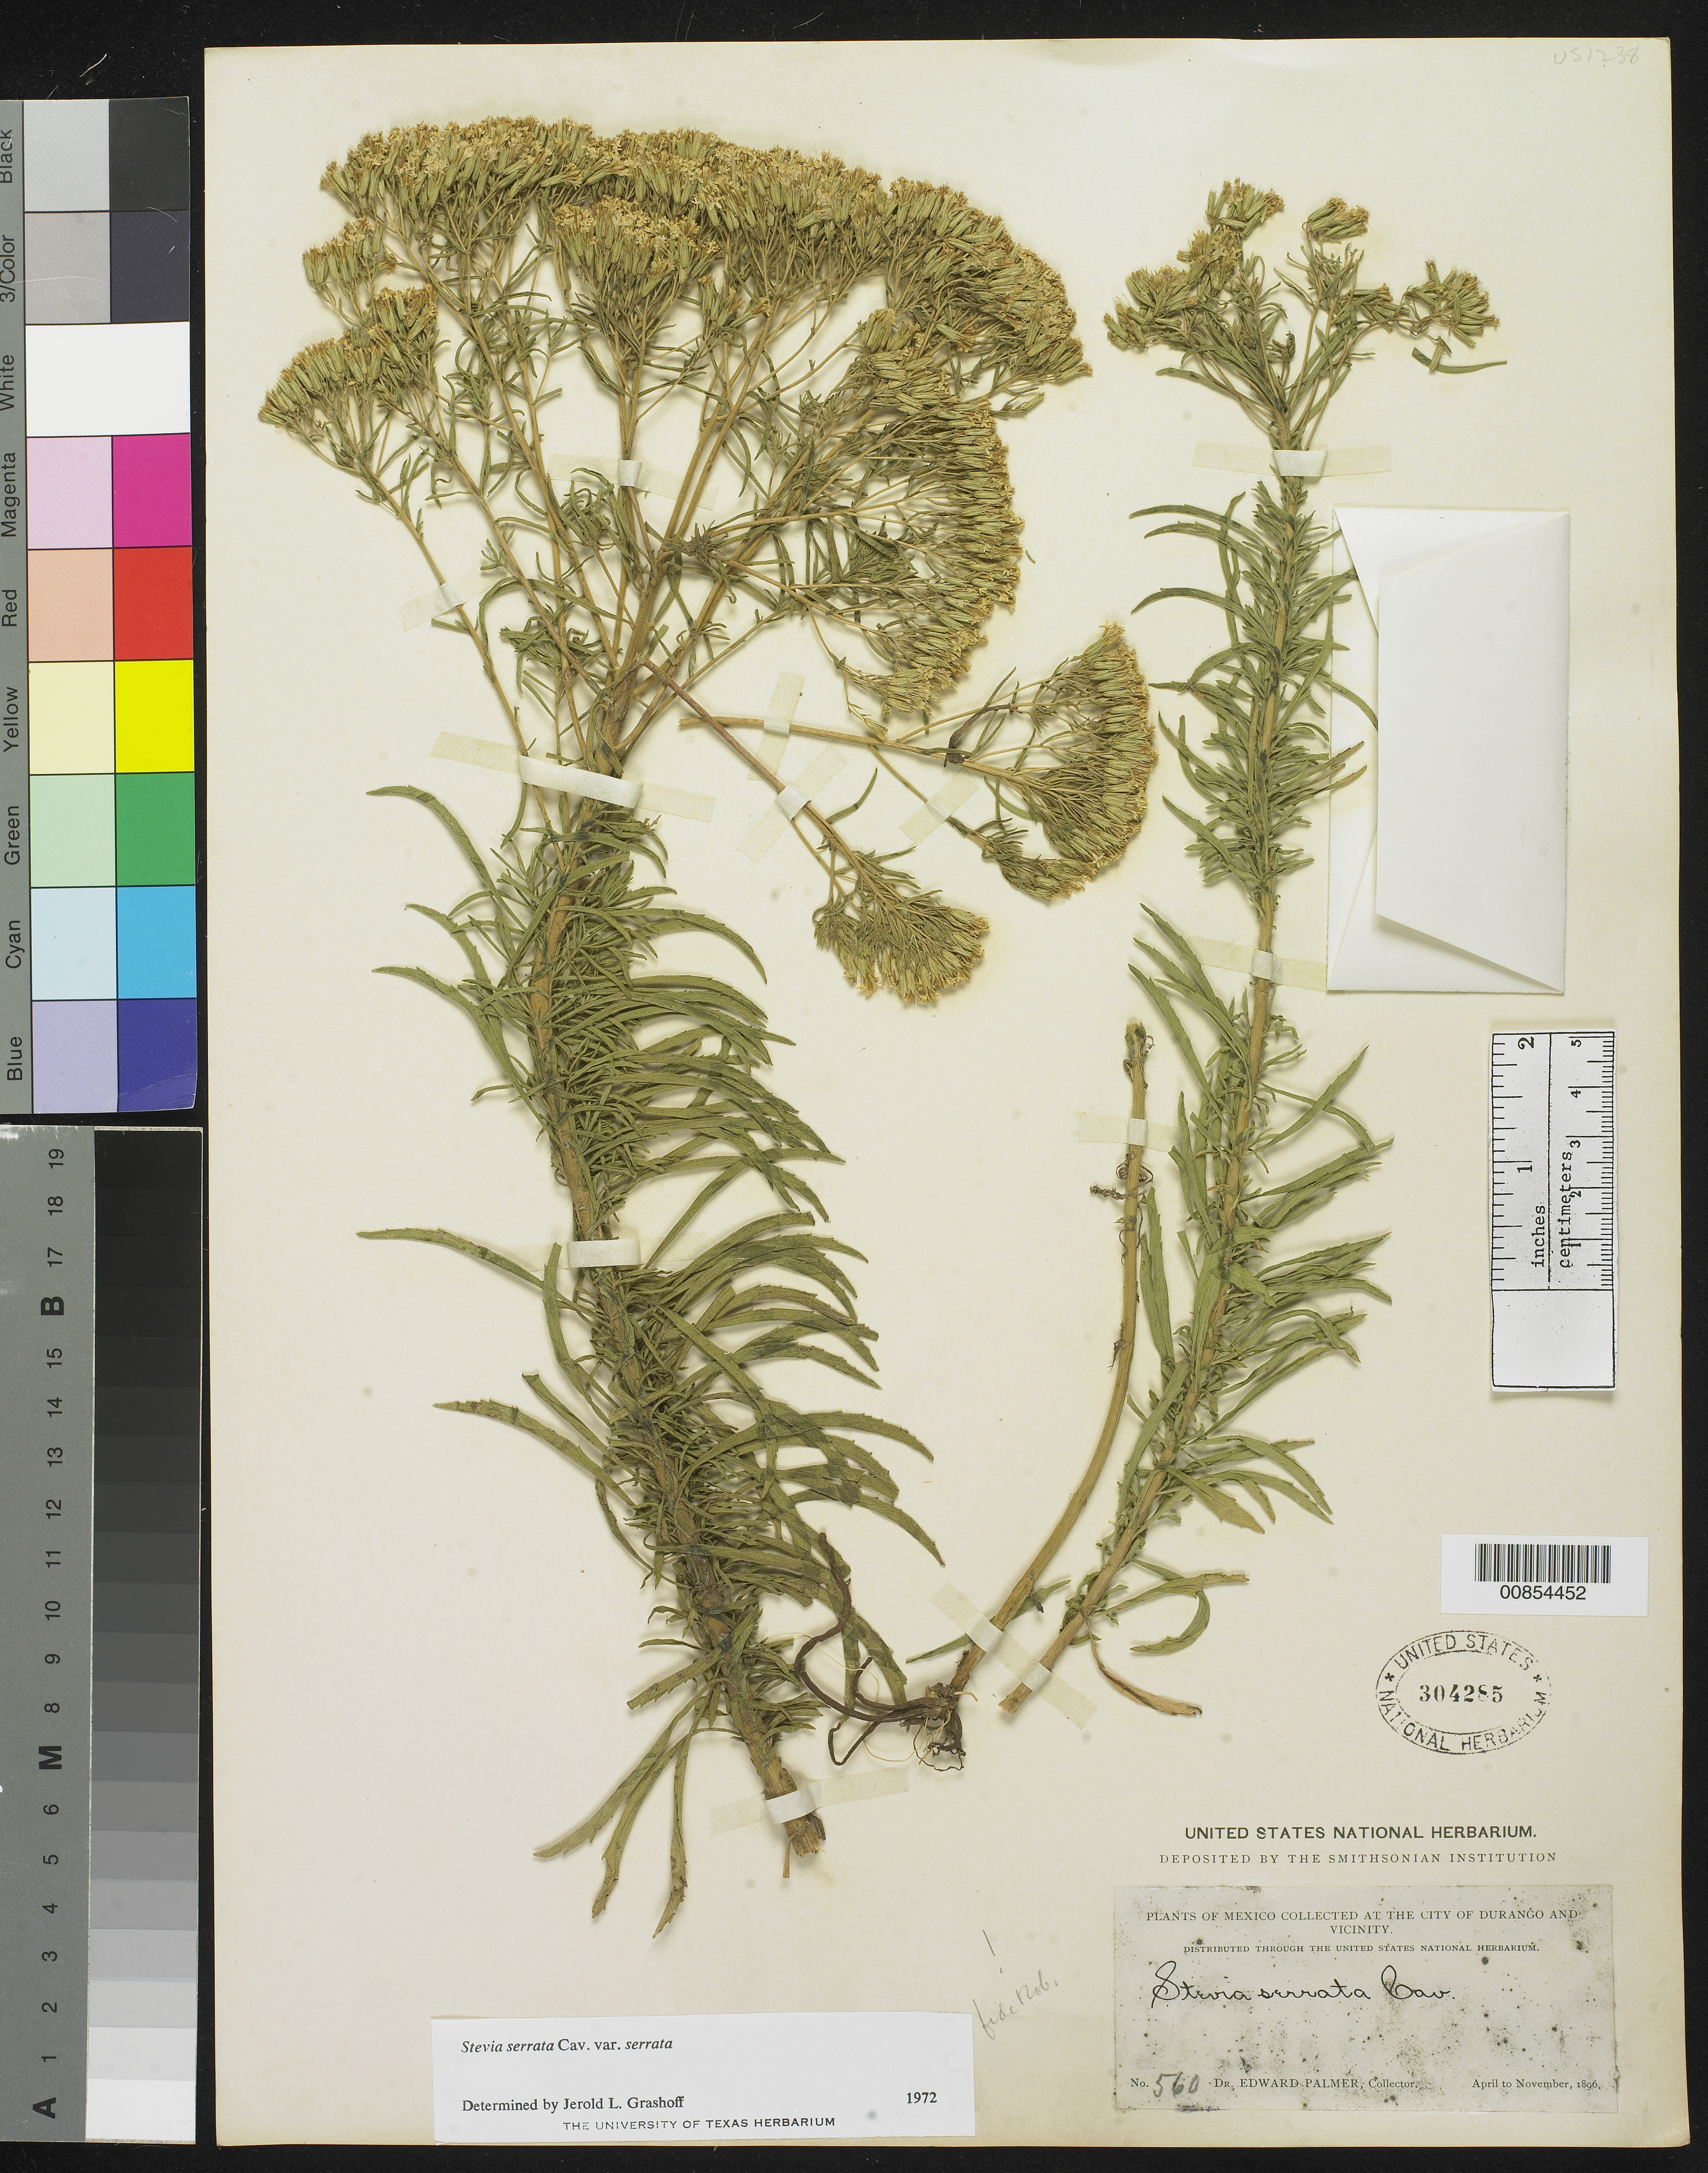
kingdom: Plantae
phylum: Tracheophyta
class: Magnoliopsida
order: Asterales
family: Asteraceae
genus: Stevia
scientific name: Stevia serrata var. serrata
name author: Cav.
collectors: E. Palmer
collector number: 560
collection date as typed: Apr 1896 to -- Nov 1896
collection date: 1896-04/1896-11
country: Mexico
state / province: Durango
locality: City of Durango and vicinity.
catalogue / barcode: US 304285